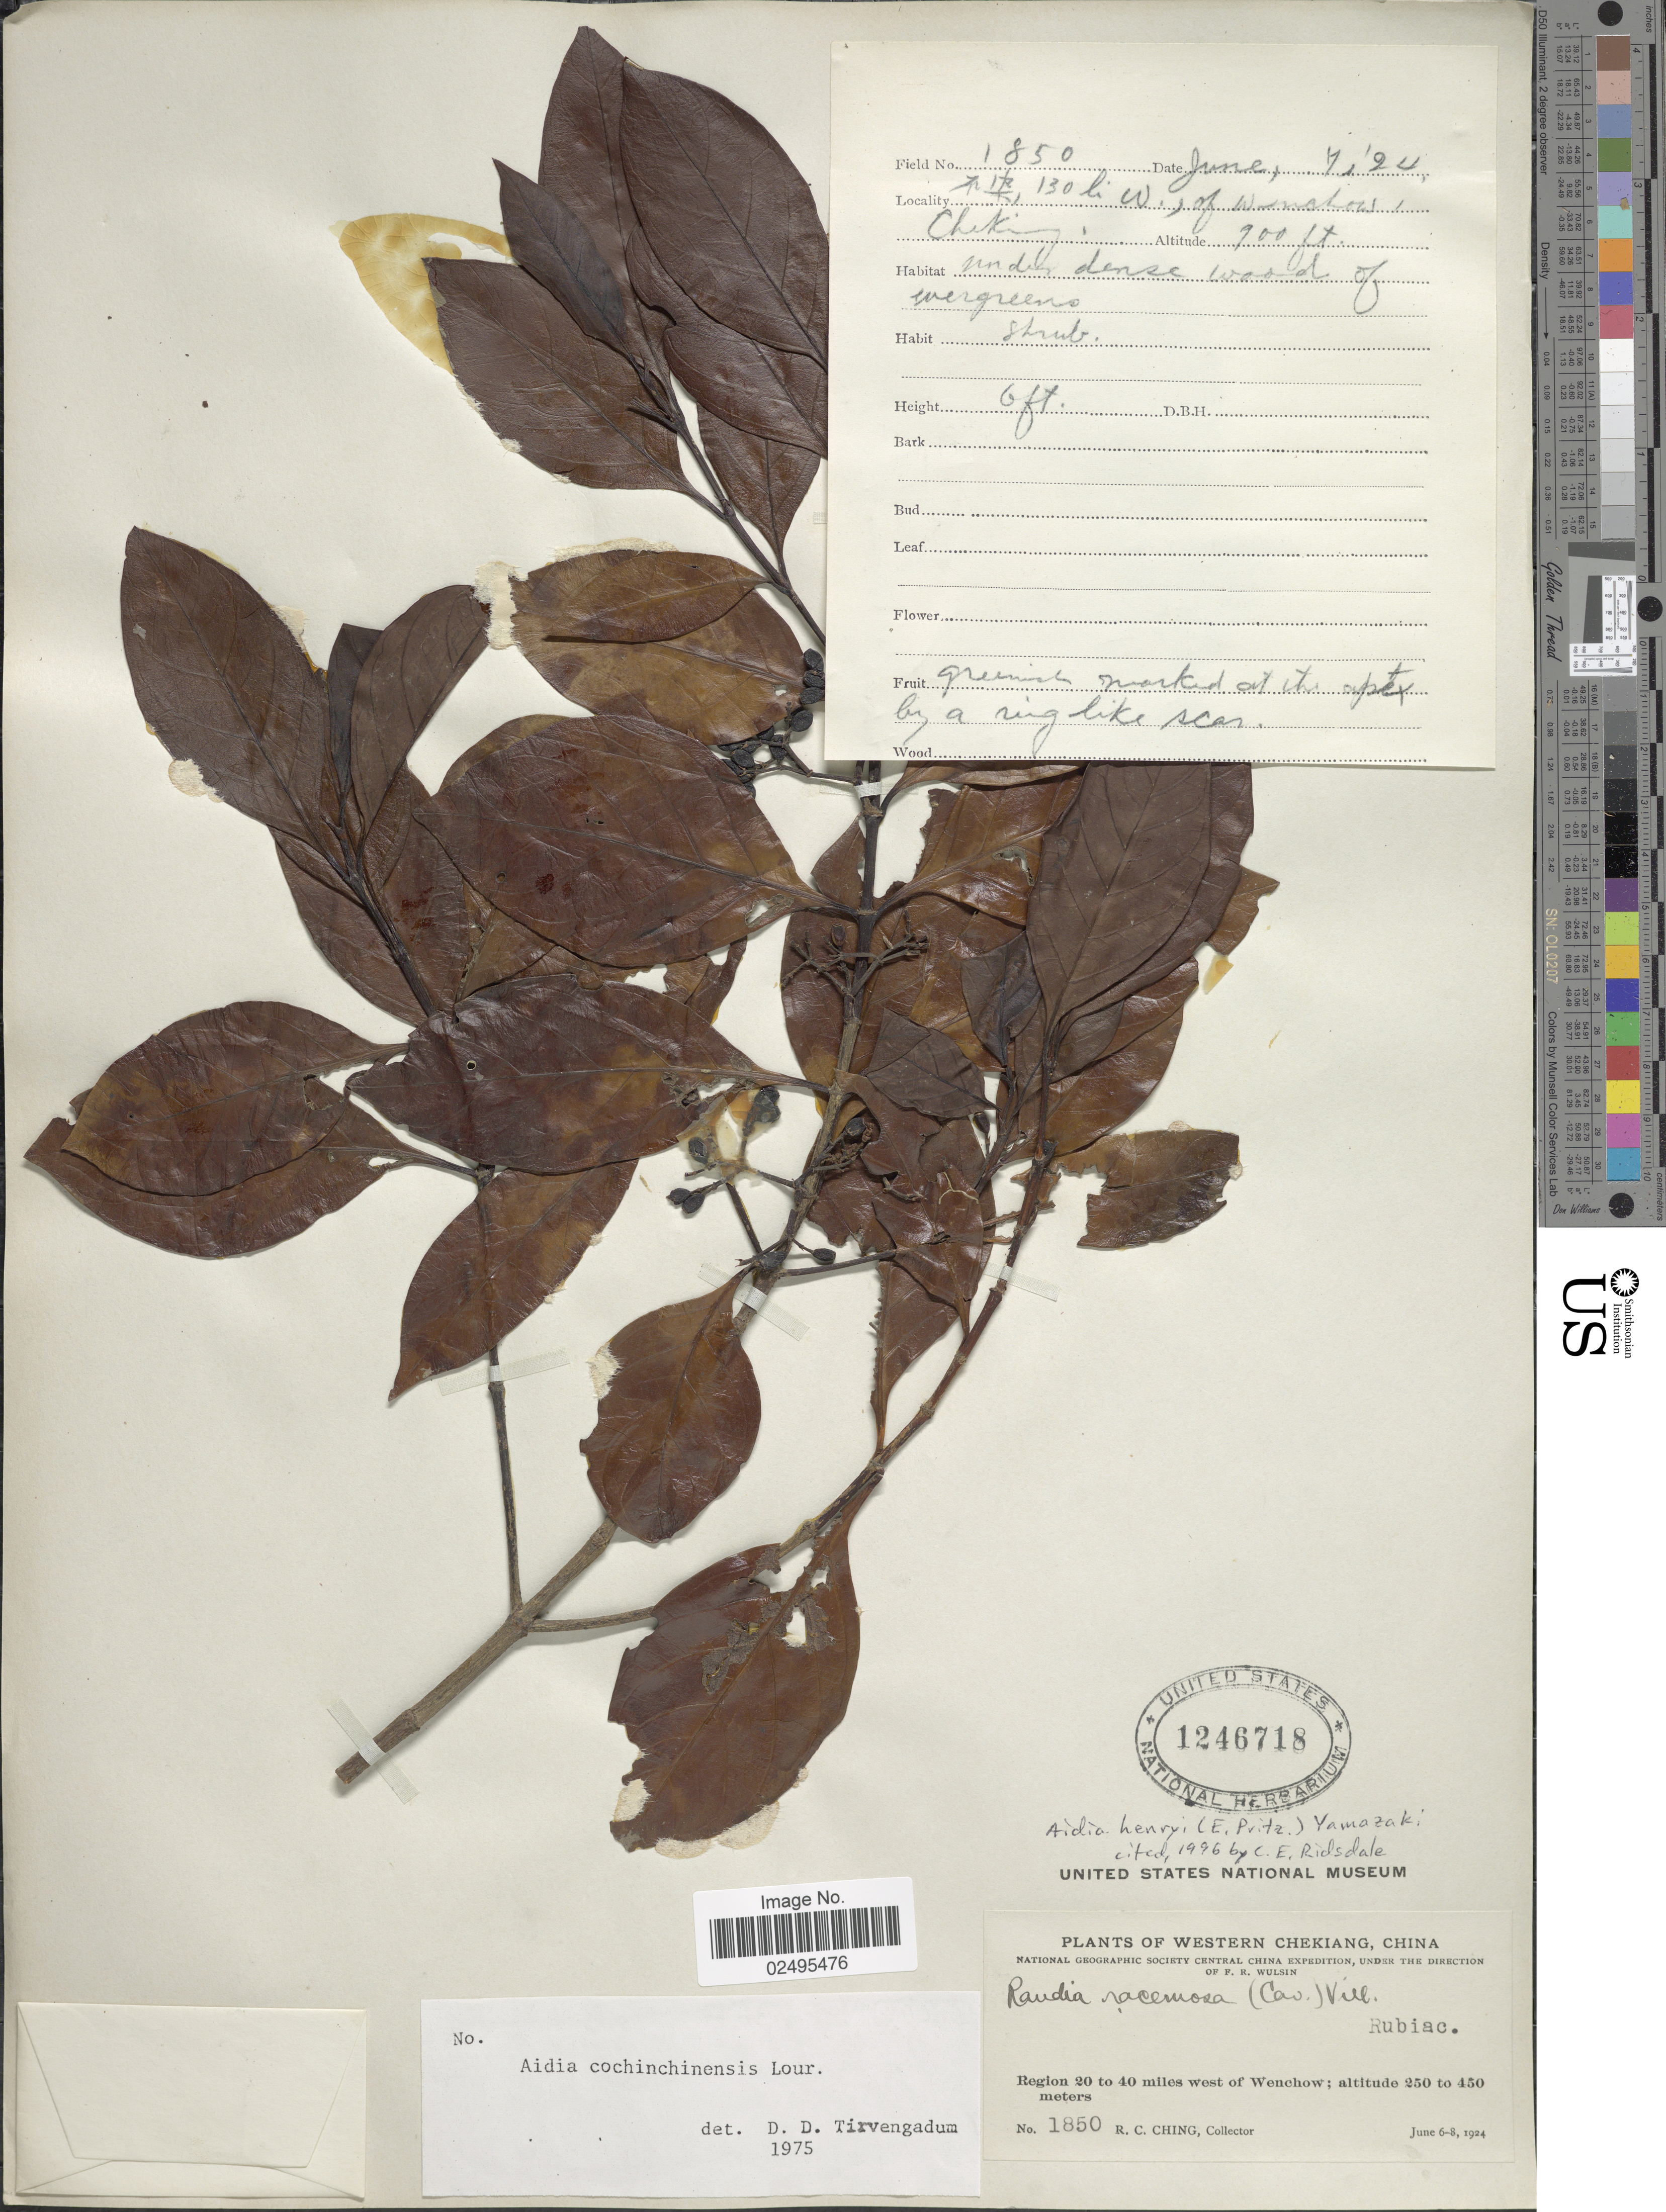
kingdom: Plantae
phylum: Tracheophyta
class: Magnoliopsida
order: Gentianales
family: Rubiaceae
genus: Aidia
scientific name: Aidia henryi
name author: (E. Pritz.) T. Yamaz.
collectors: R. C. Ching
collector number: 1850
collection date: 1924-06-07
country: China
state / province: Zhejiang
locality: Western Chekiang, region 20 to 40 miles west of Wenchow, 130 k. W., of Wenchow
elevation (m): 274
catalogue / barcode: US 1246718